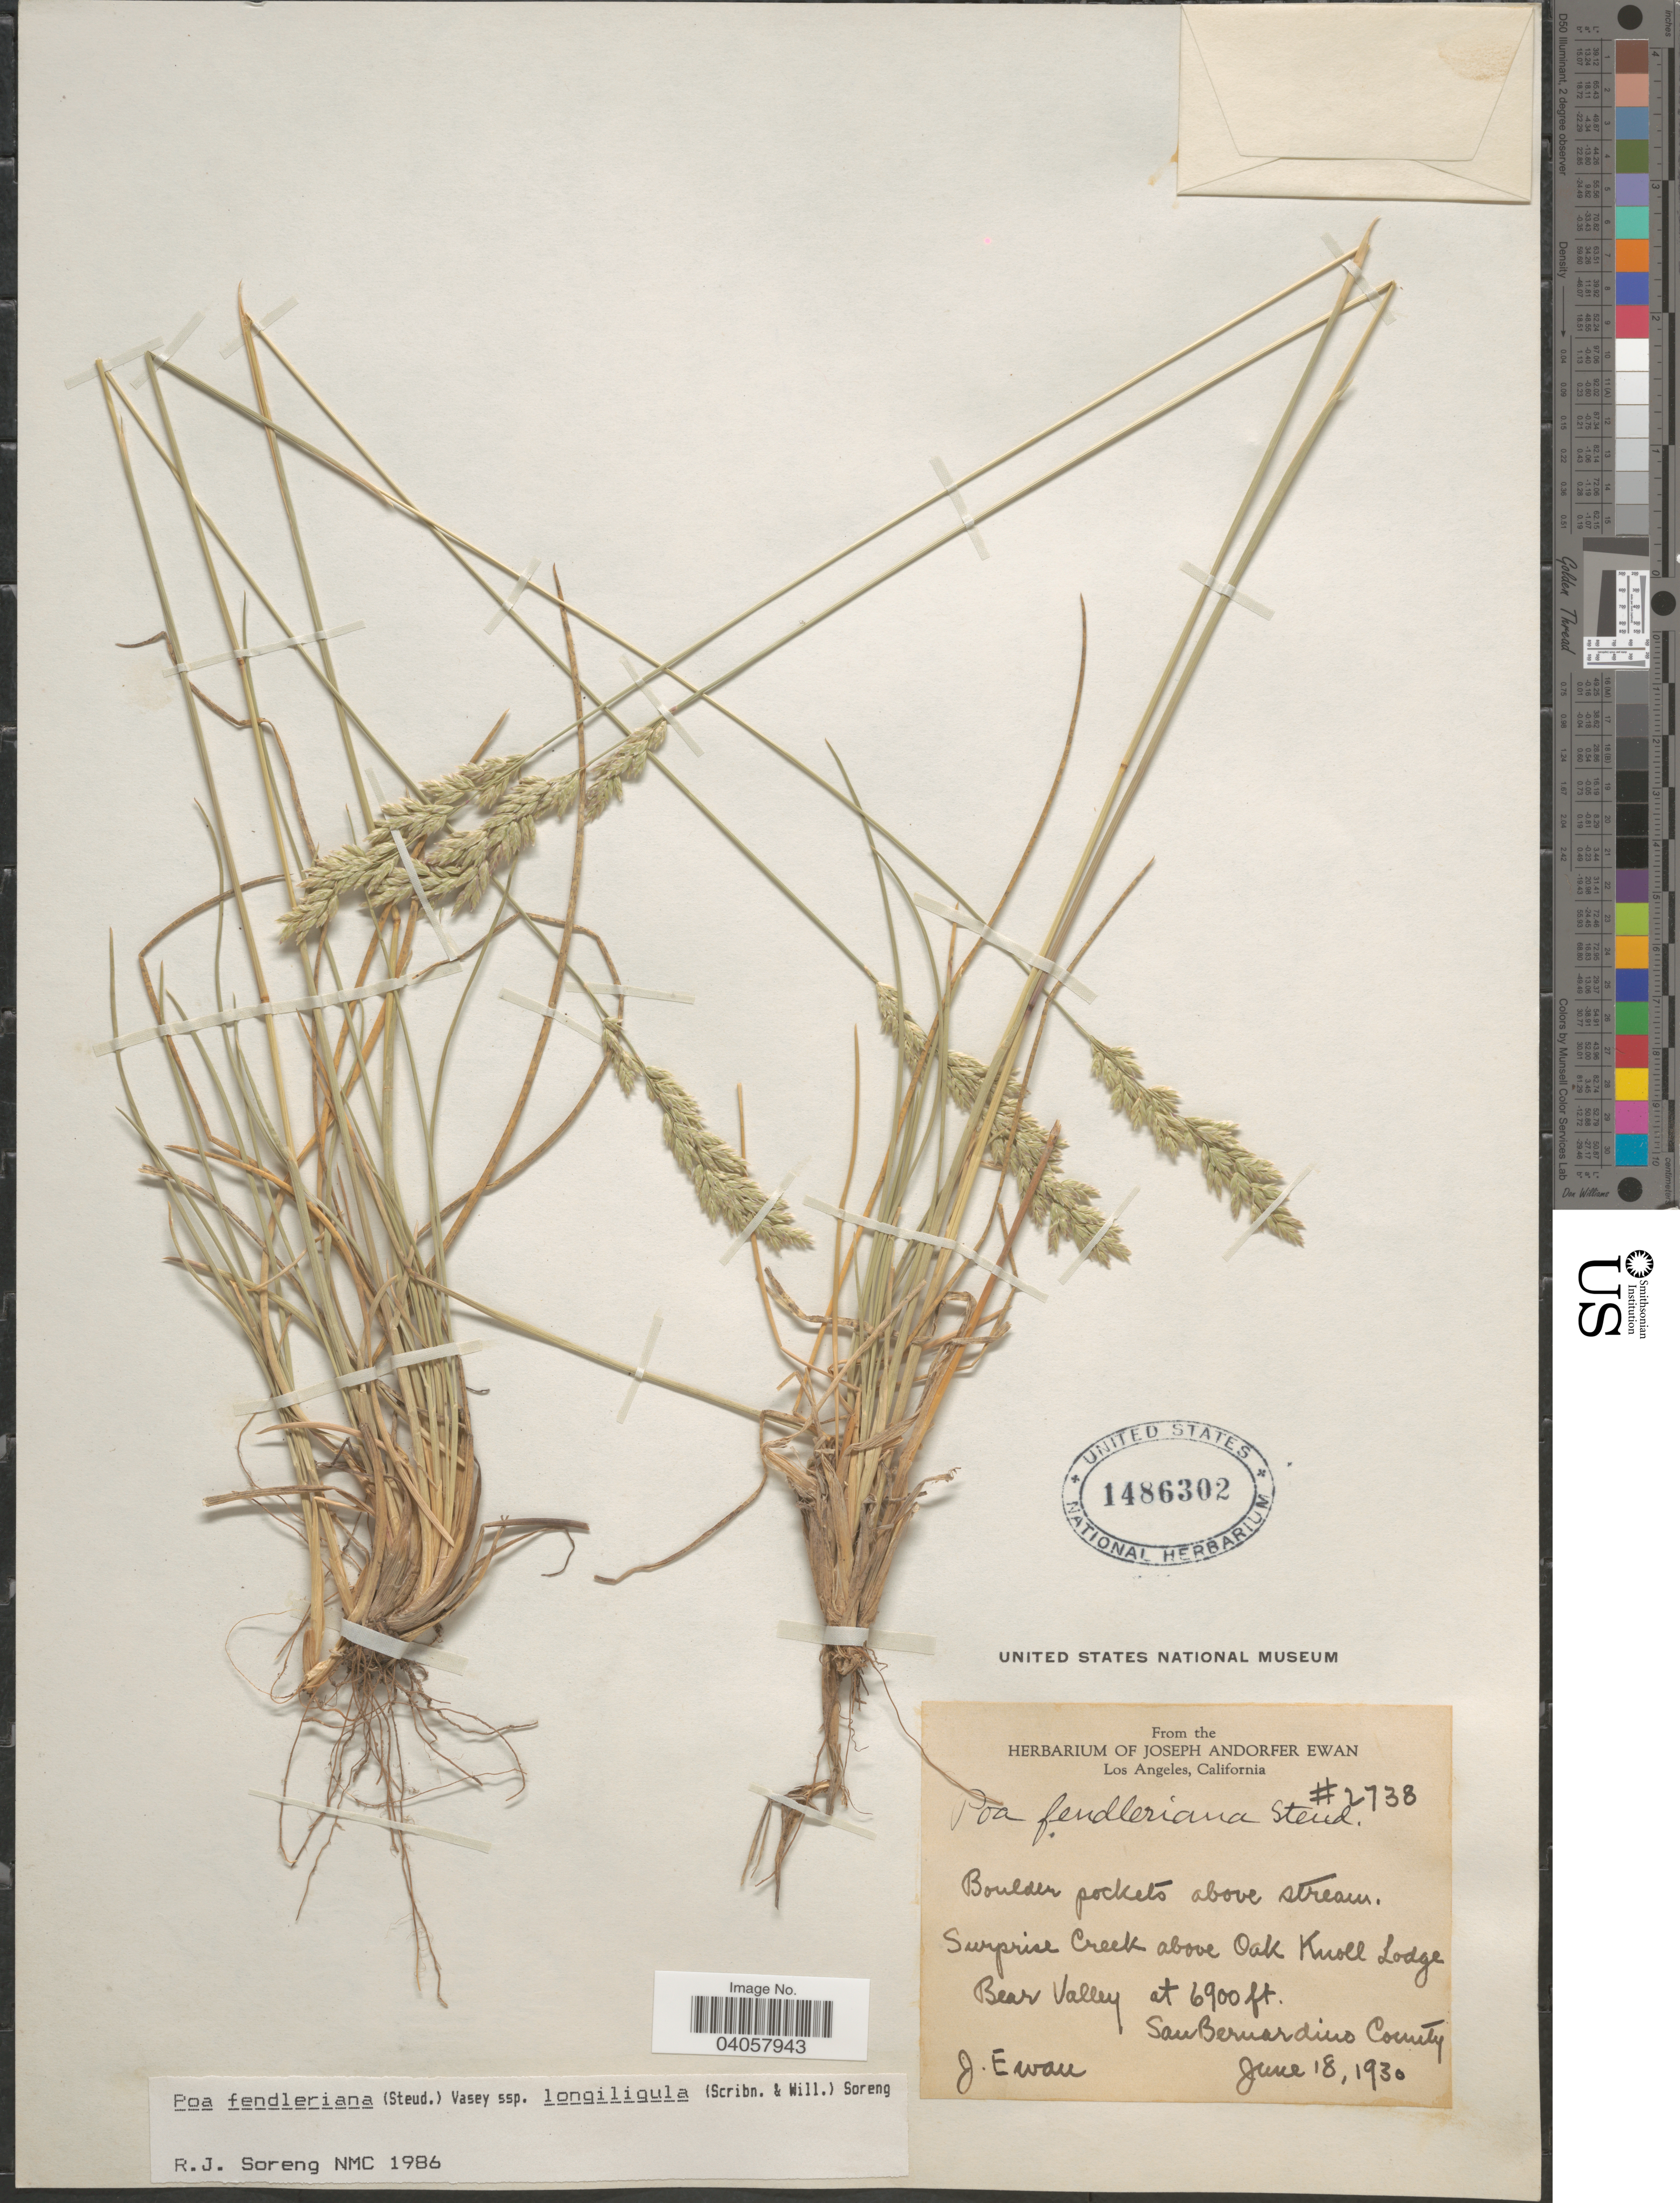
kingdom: Plantae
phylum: Tracheophyta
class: Liliopsida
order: Poales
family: Poaceae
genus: Poa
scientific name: Poa fendleriana subsp. longiligula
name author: (Scribn. & T.A. Williams) Soreng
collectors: J. Ewan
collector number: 2738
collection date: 1930-06-18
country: United States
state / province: California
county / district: San Bernardino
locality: Boulder pockets above stream. Surprise Creek above Oak Knoll Lodge Bear Valley. San Bernardino County.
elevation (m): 2103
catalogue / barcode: US 1486302